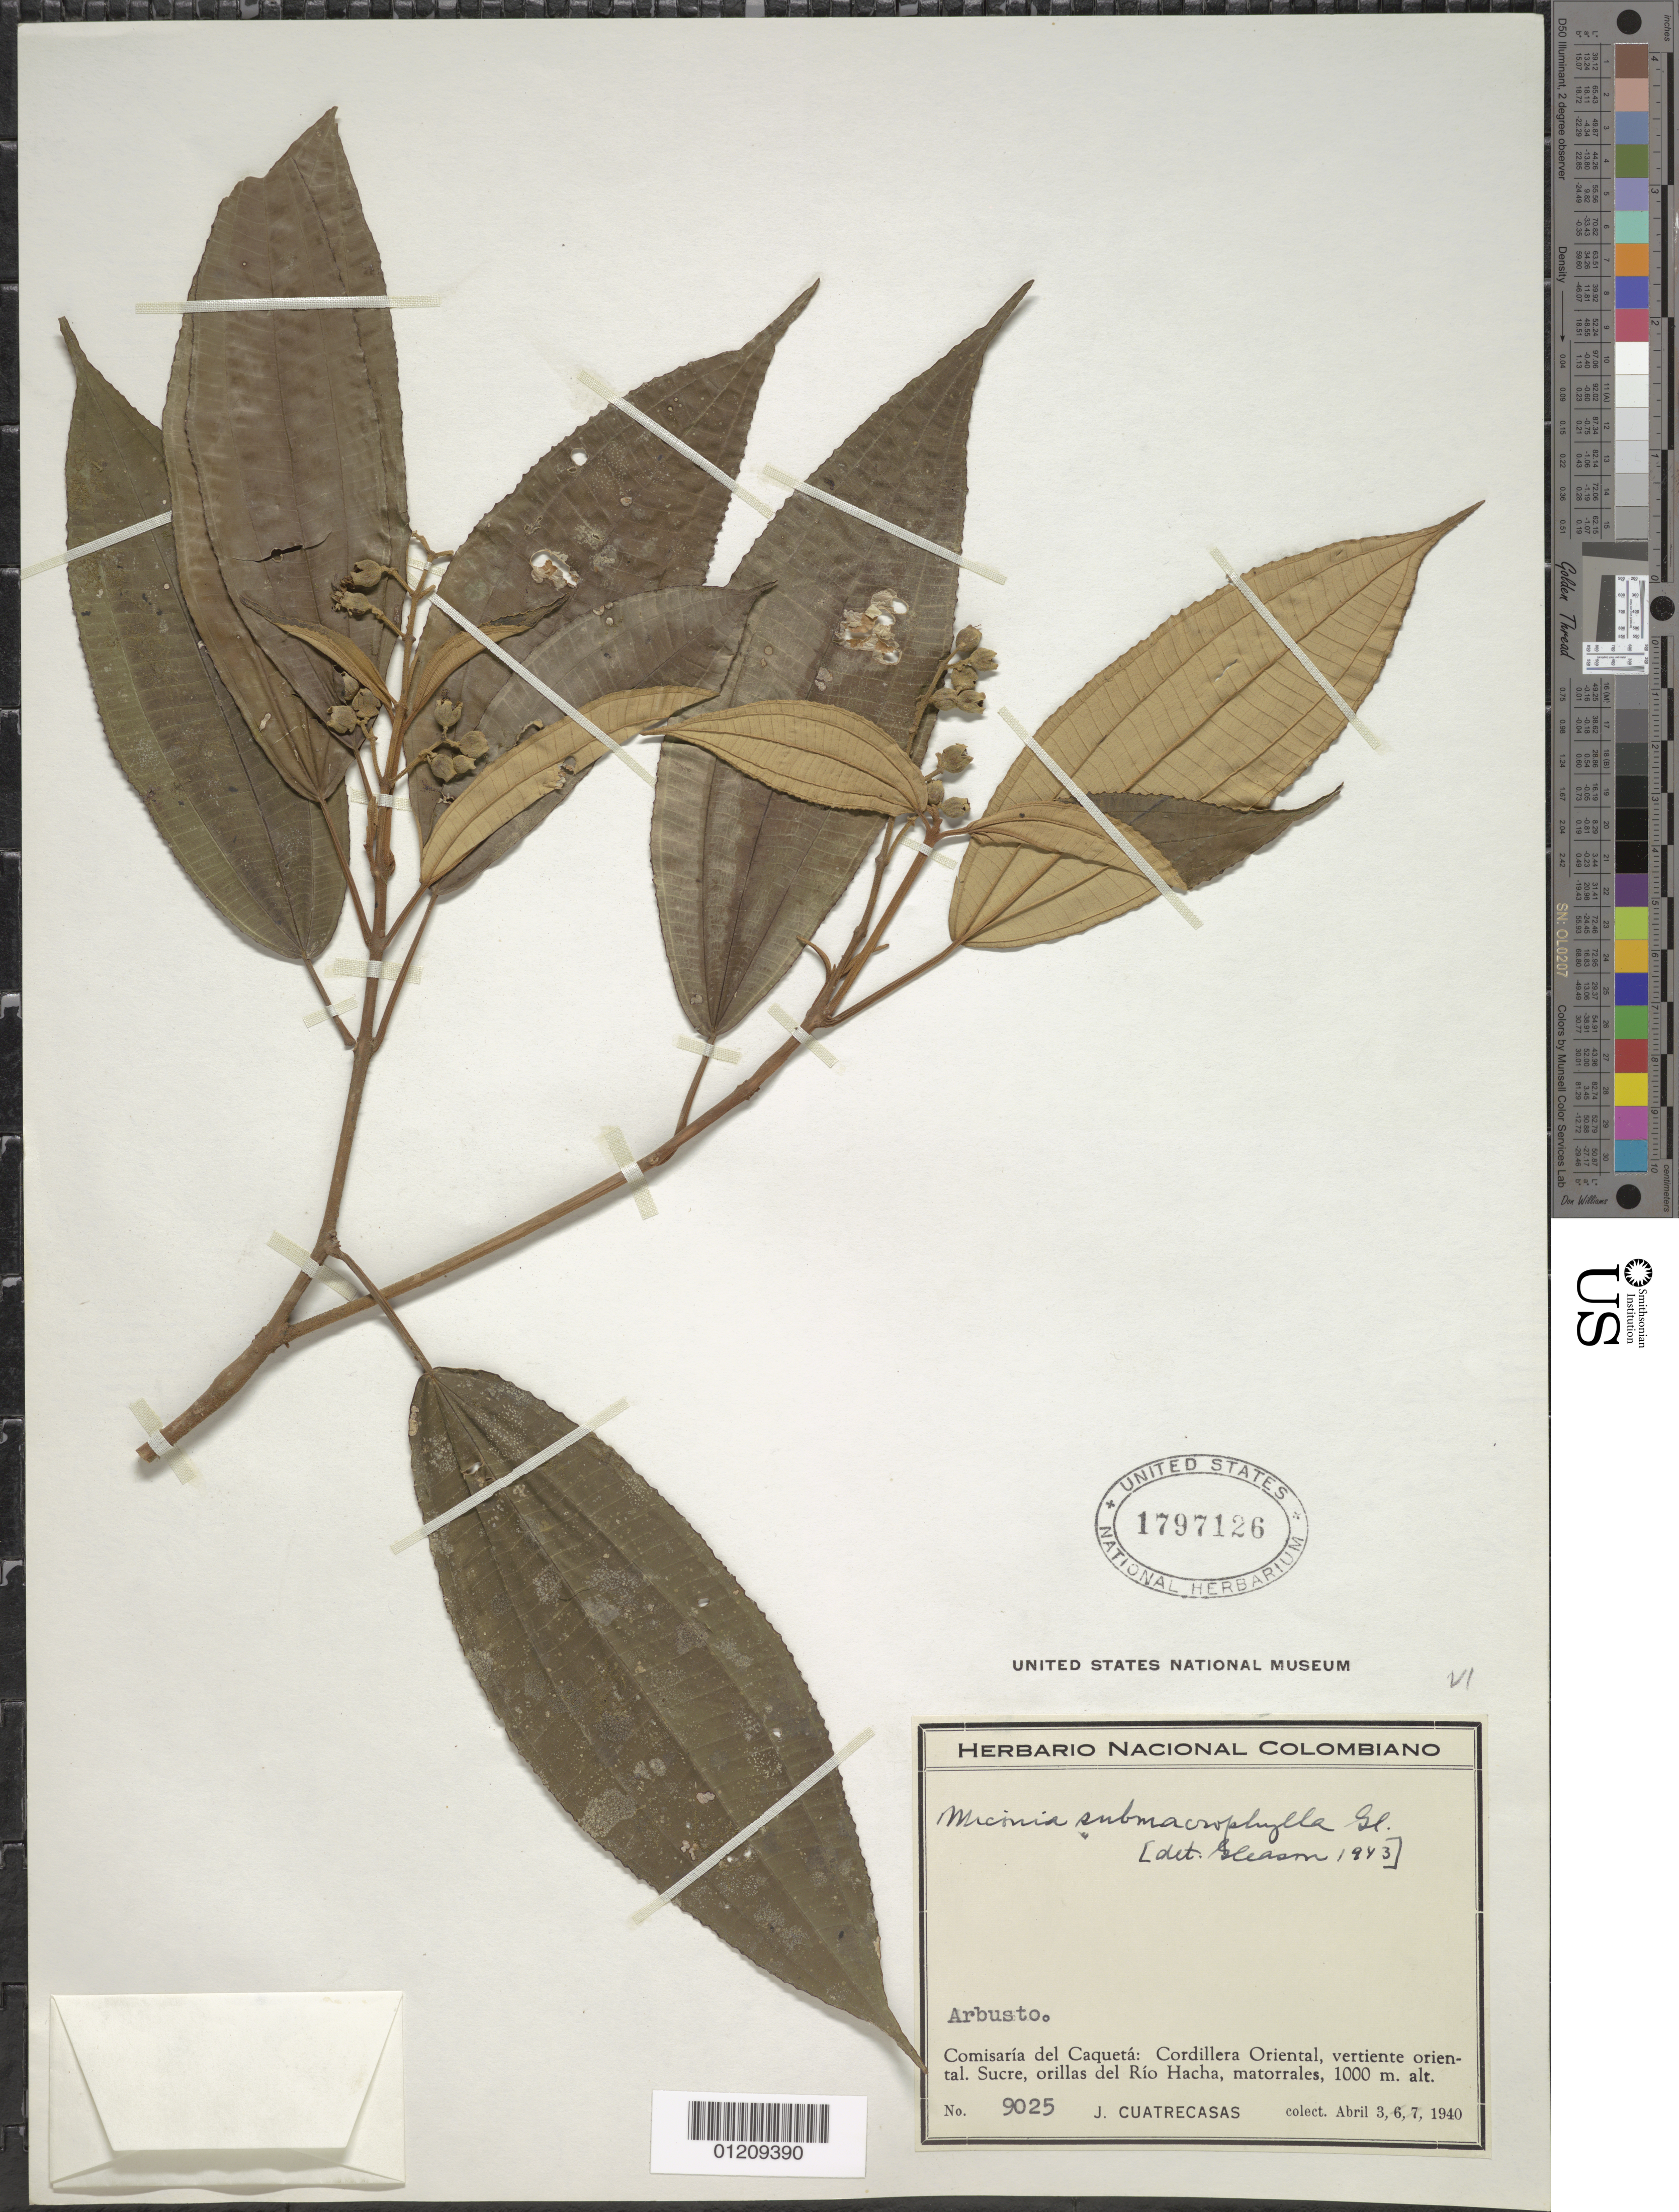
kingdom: Plantae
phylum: Tracheophyta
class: Magnoliopsida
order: Myrtales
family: Melastomataceae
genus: Miconia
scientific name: Miconia submacrophylla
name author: Gleason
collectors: J. Cuatrecasas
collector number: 9025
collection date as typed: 03 Apr 1940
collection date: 1940-04-03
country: Colombia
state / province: Caquetá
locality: Cordillera Oriental, Vertiente Oriental, Sucre, Orilas del Rio Hacha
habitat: matorrales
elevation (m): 1000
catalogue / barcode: US 1797126